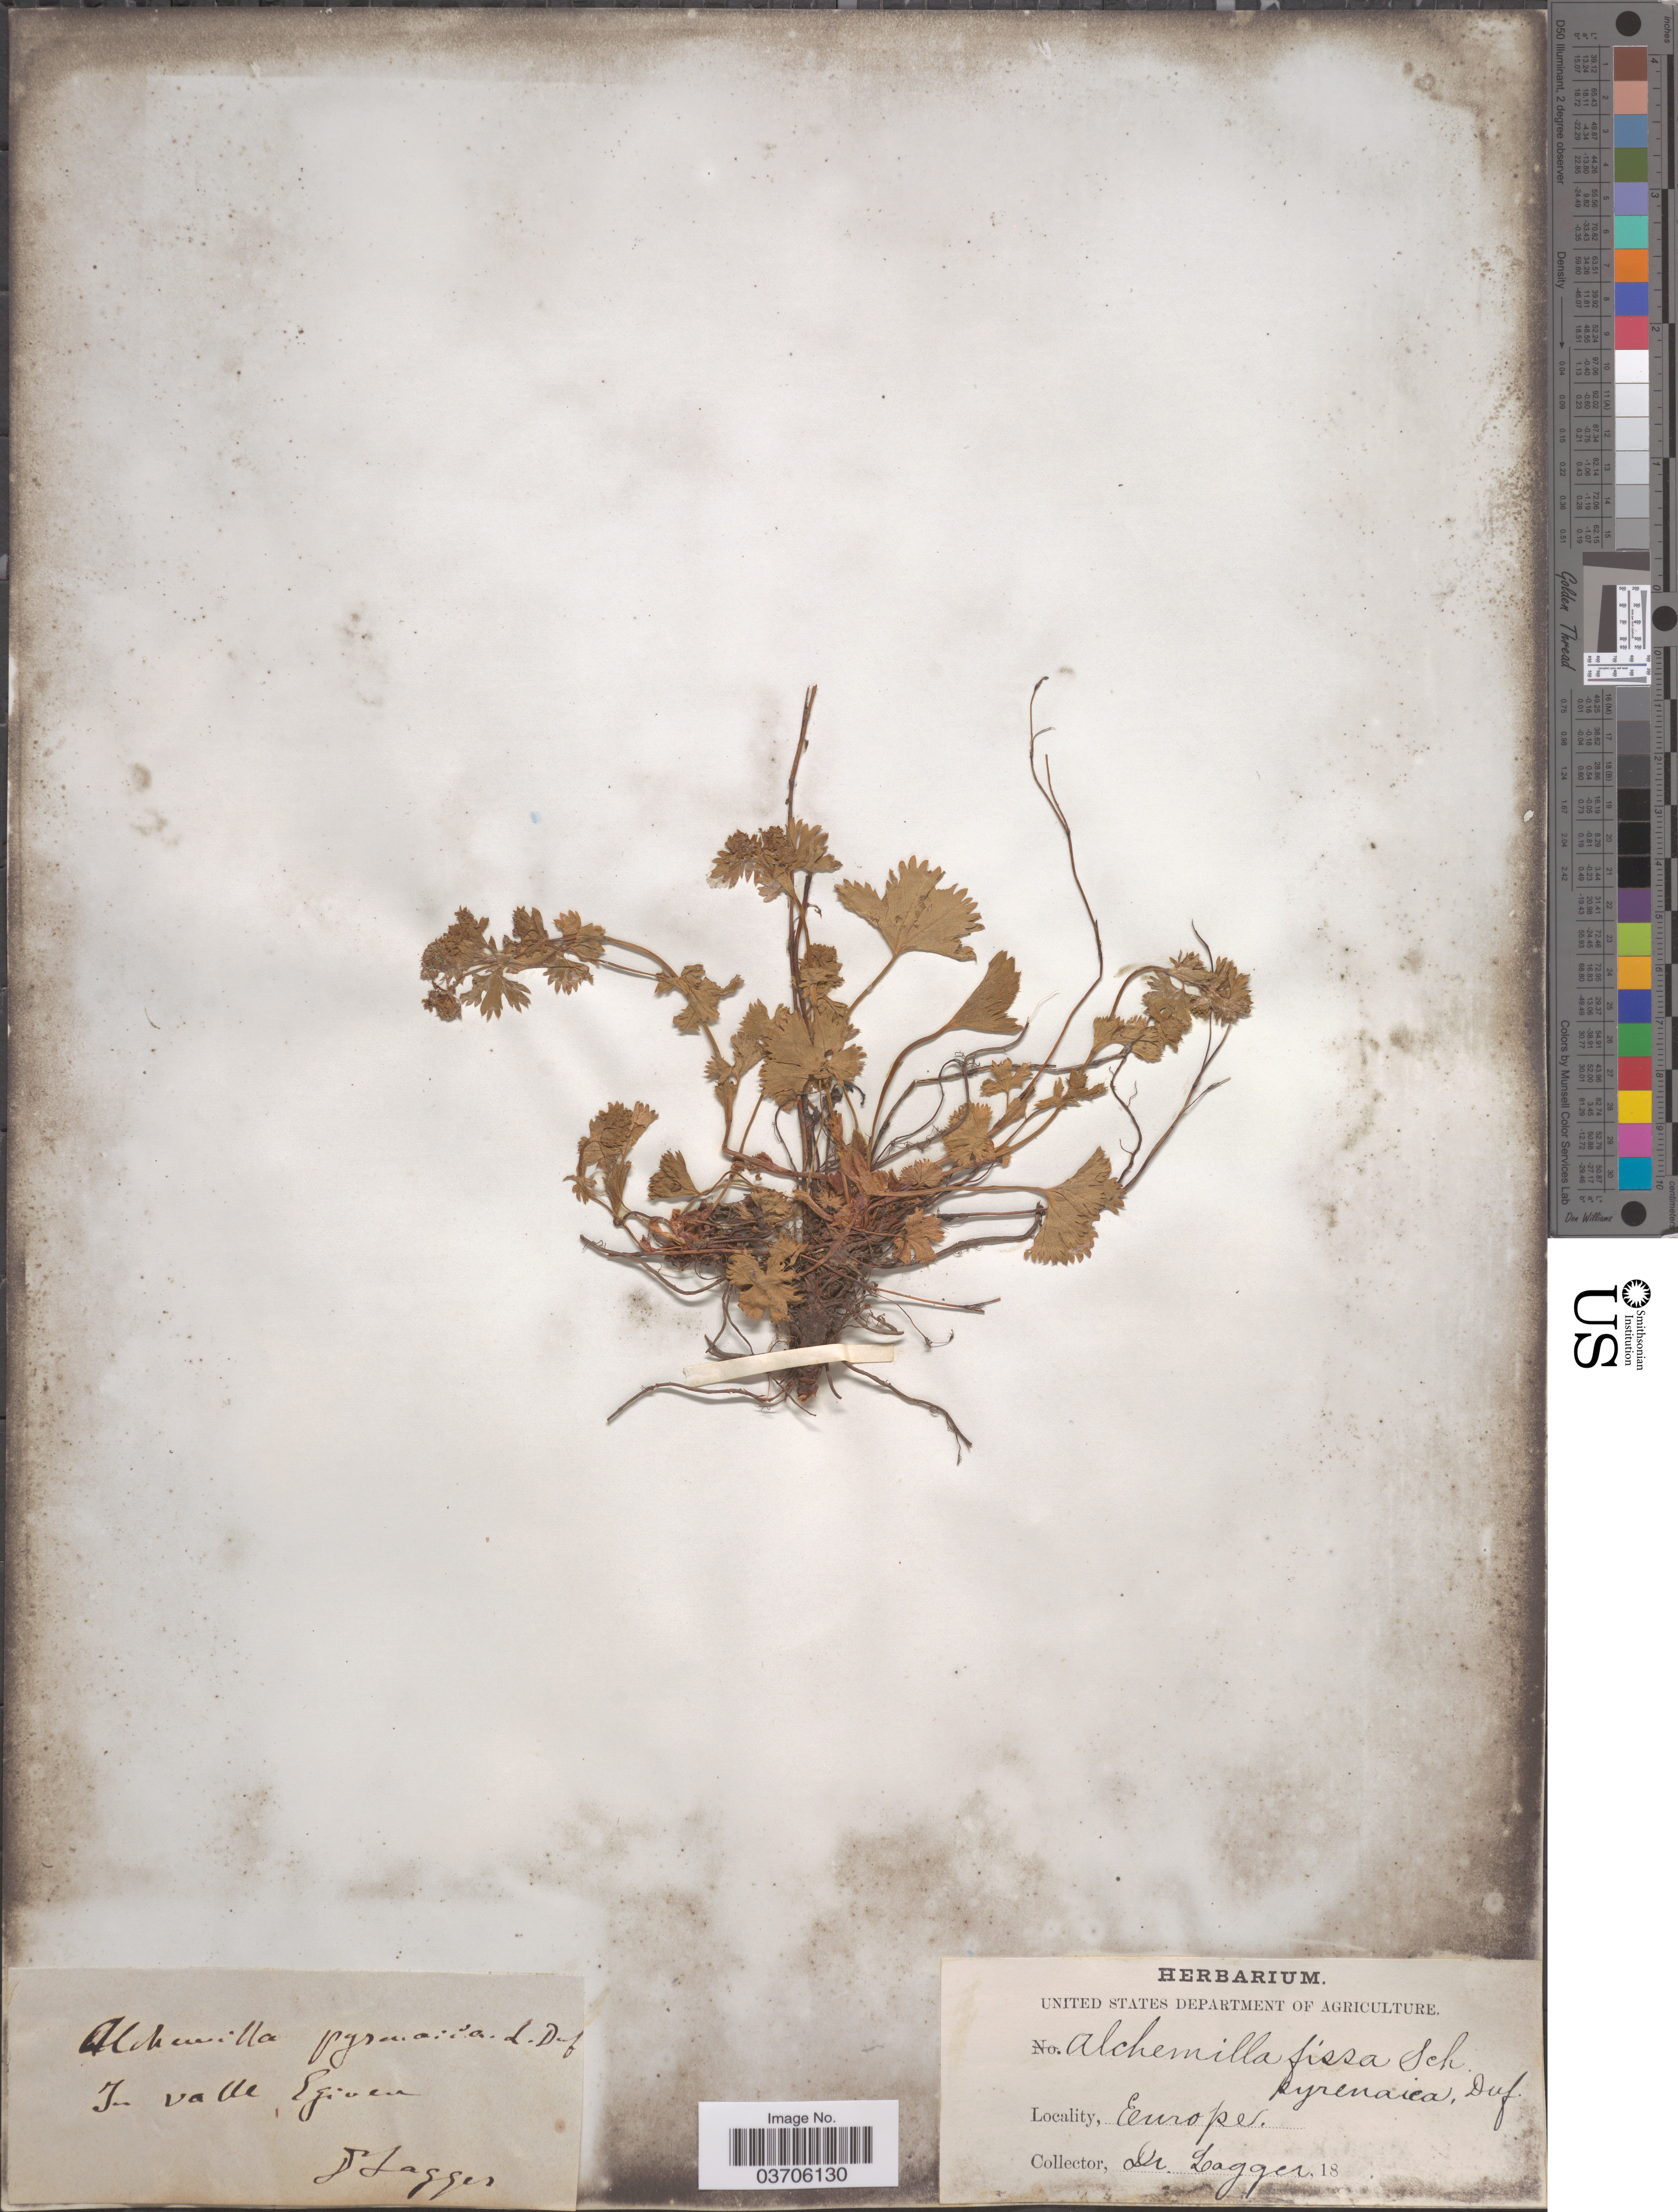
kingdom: Plantae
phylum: Tracheophyta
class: Magnoliopsida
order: Rosales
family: Rosaceae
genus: Alchemilla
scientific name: Alchemilla fissa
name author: Schum. ex Sturm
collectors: F. J. Lagger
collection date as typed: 18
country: Switzerland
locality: In valle, Eginen. Europe.